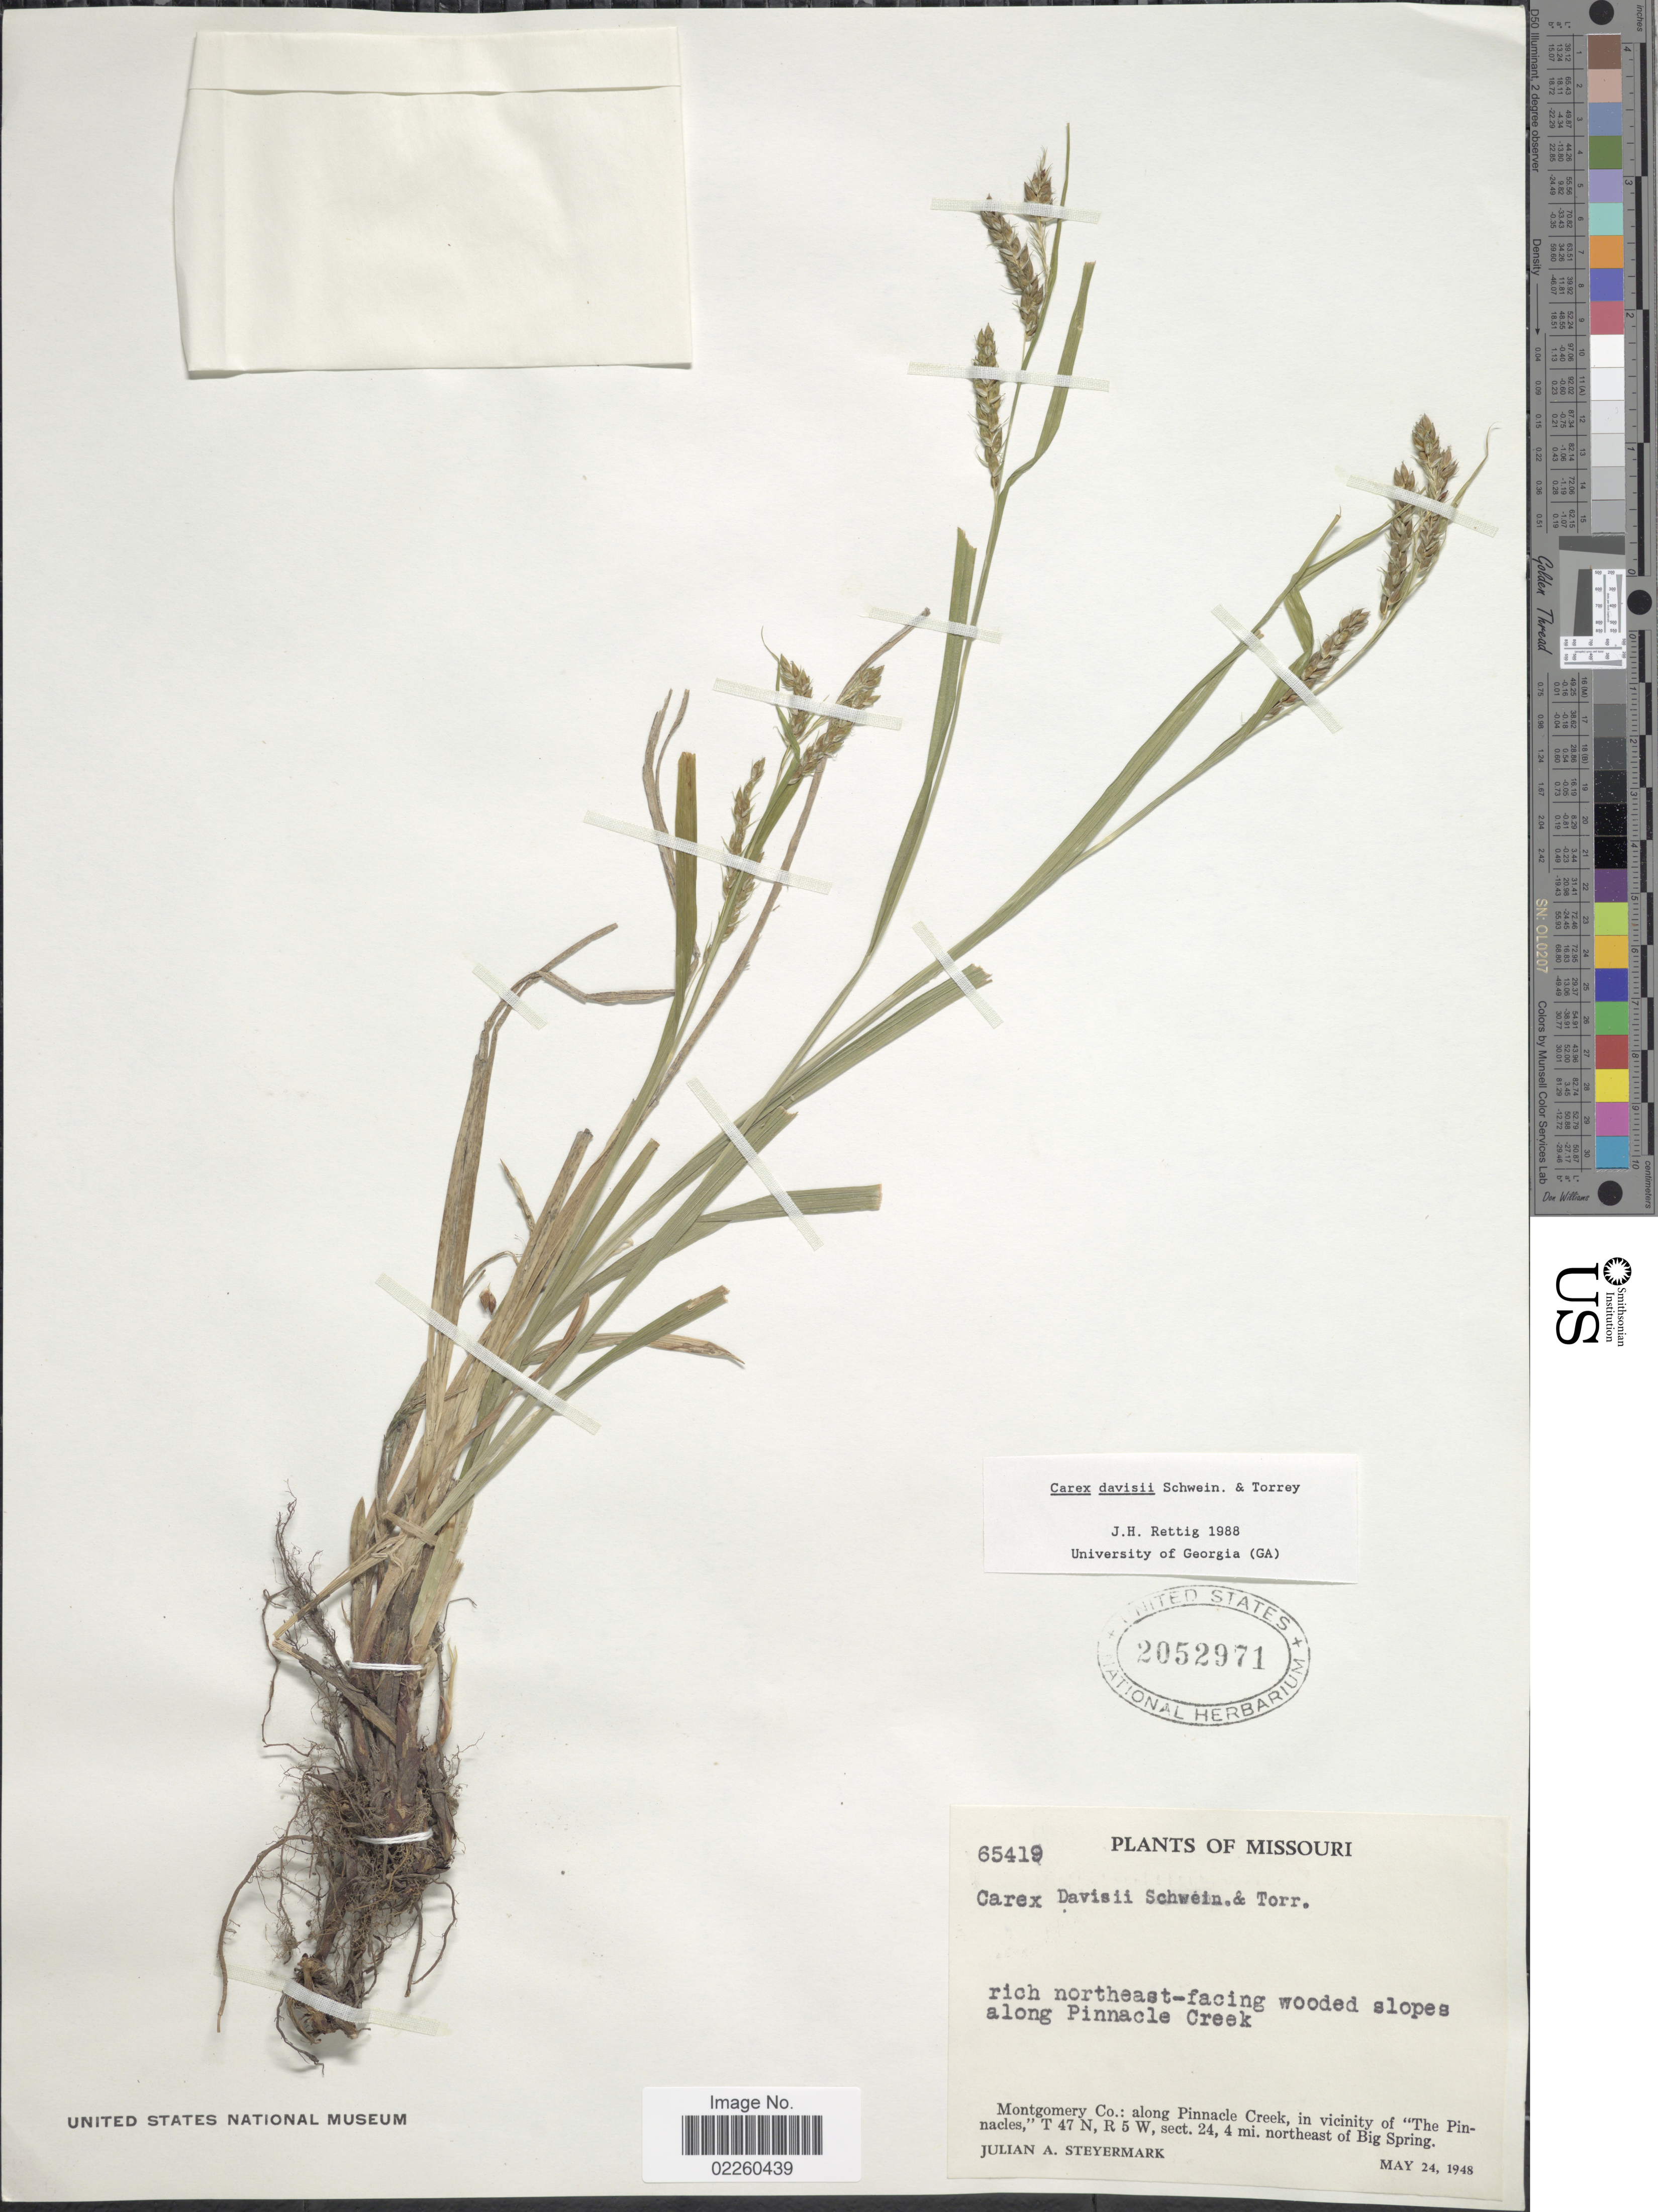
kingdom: Plantae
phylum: Tracheophyta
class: Liliopsida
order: Poales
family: Cyperaceae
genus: Carex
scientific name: Carex davisii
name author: Schwein. & Torr.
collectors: J. Steyermark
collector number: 65419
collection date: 1948-05-24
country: United States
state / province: Missouri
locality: Rich northeast-facing wooded slopes along Pinnacle Creek. Montgomery Co.: Along Pinnacle Creek, in vicinity of "The Pinnacles,"T 47 N, R 5 W, Sect. 24, 4 mi. northeast of Big Spring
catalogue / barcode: US 2052971